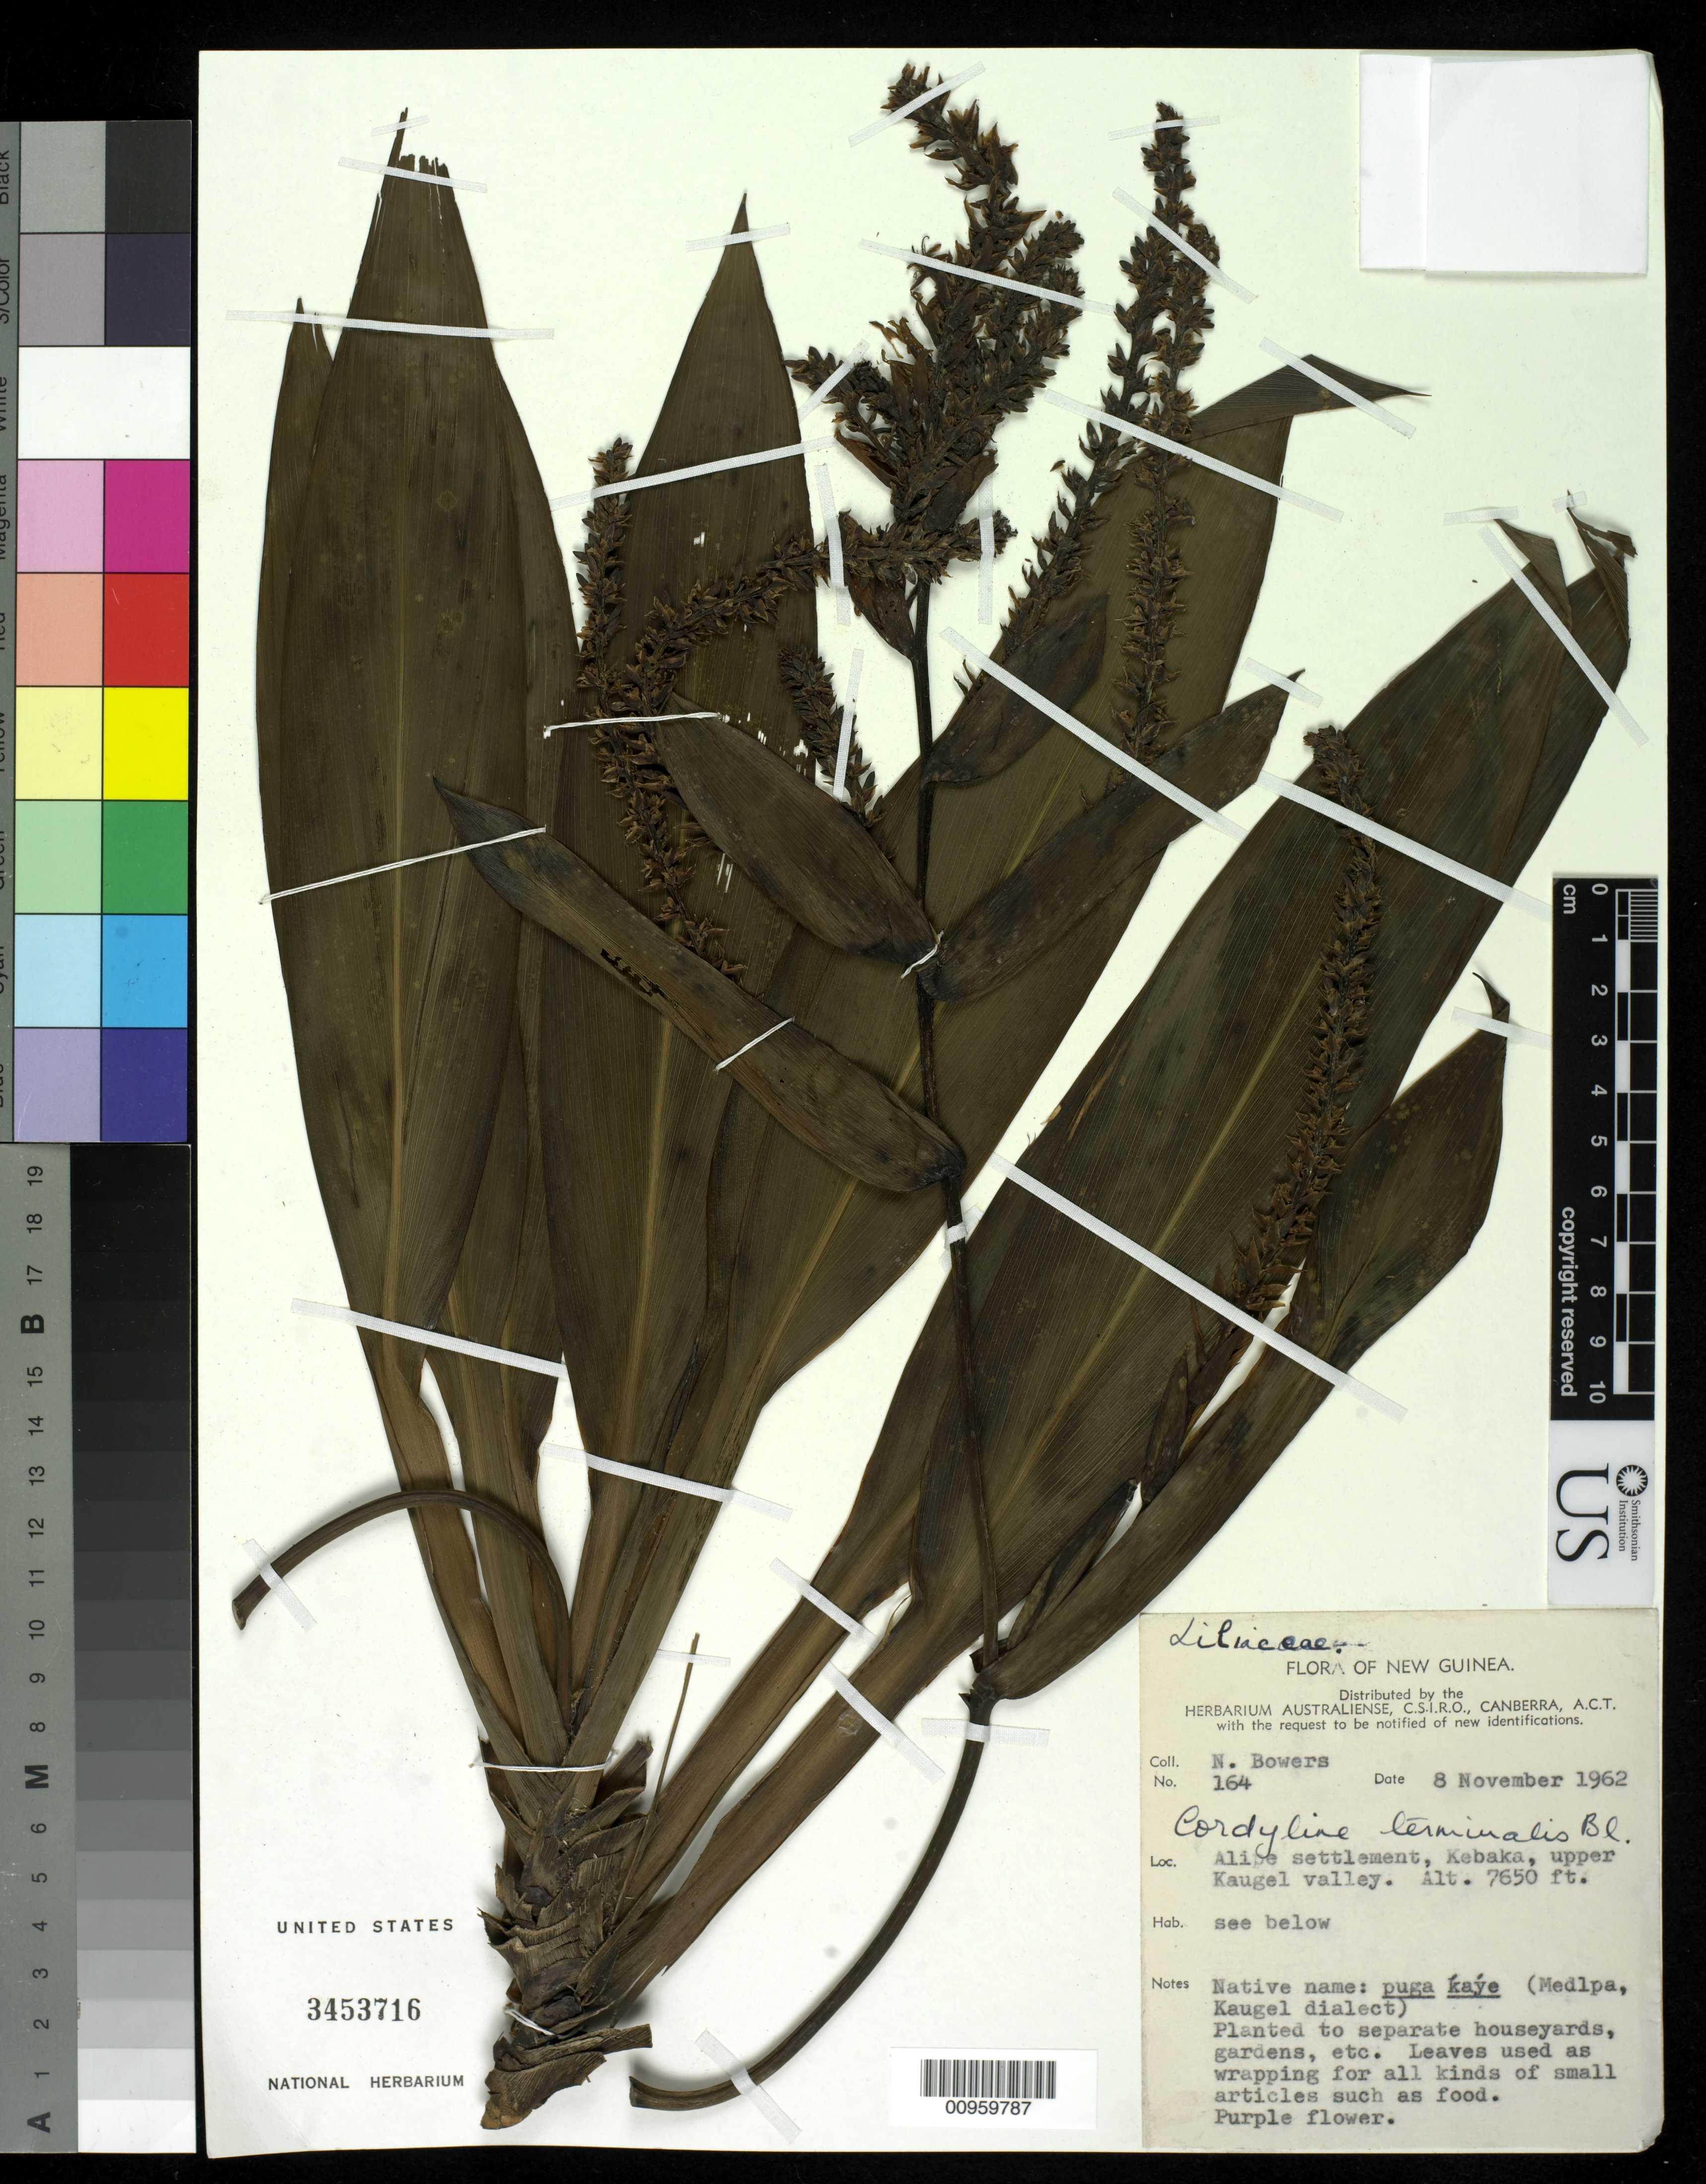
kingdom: Plantae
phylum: Tracheophyta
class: Liliopsida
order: Asparagales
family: Asparagaceae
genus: Cordyline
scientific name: Cordyline terminalis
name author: (L.) Kunth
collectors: N. Bowers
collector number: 164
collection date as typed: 08 Nov 1962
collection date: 1962-11-08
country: Papua New Guinea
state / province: Western Highlands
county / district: Mount Hagen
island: New Guinea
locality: Alipe settlement, Kebaka, upper Kaugel valley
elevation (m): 2332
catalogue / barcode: US 3453716